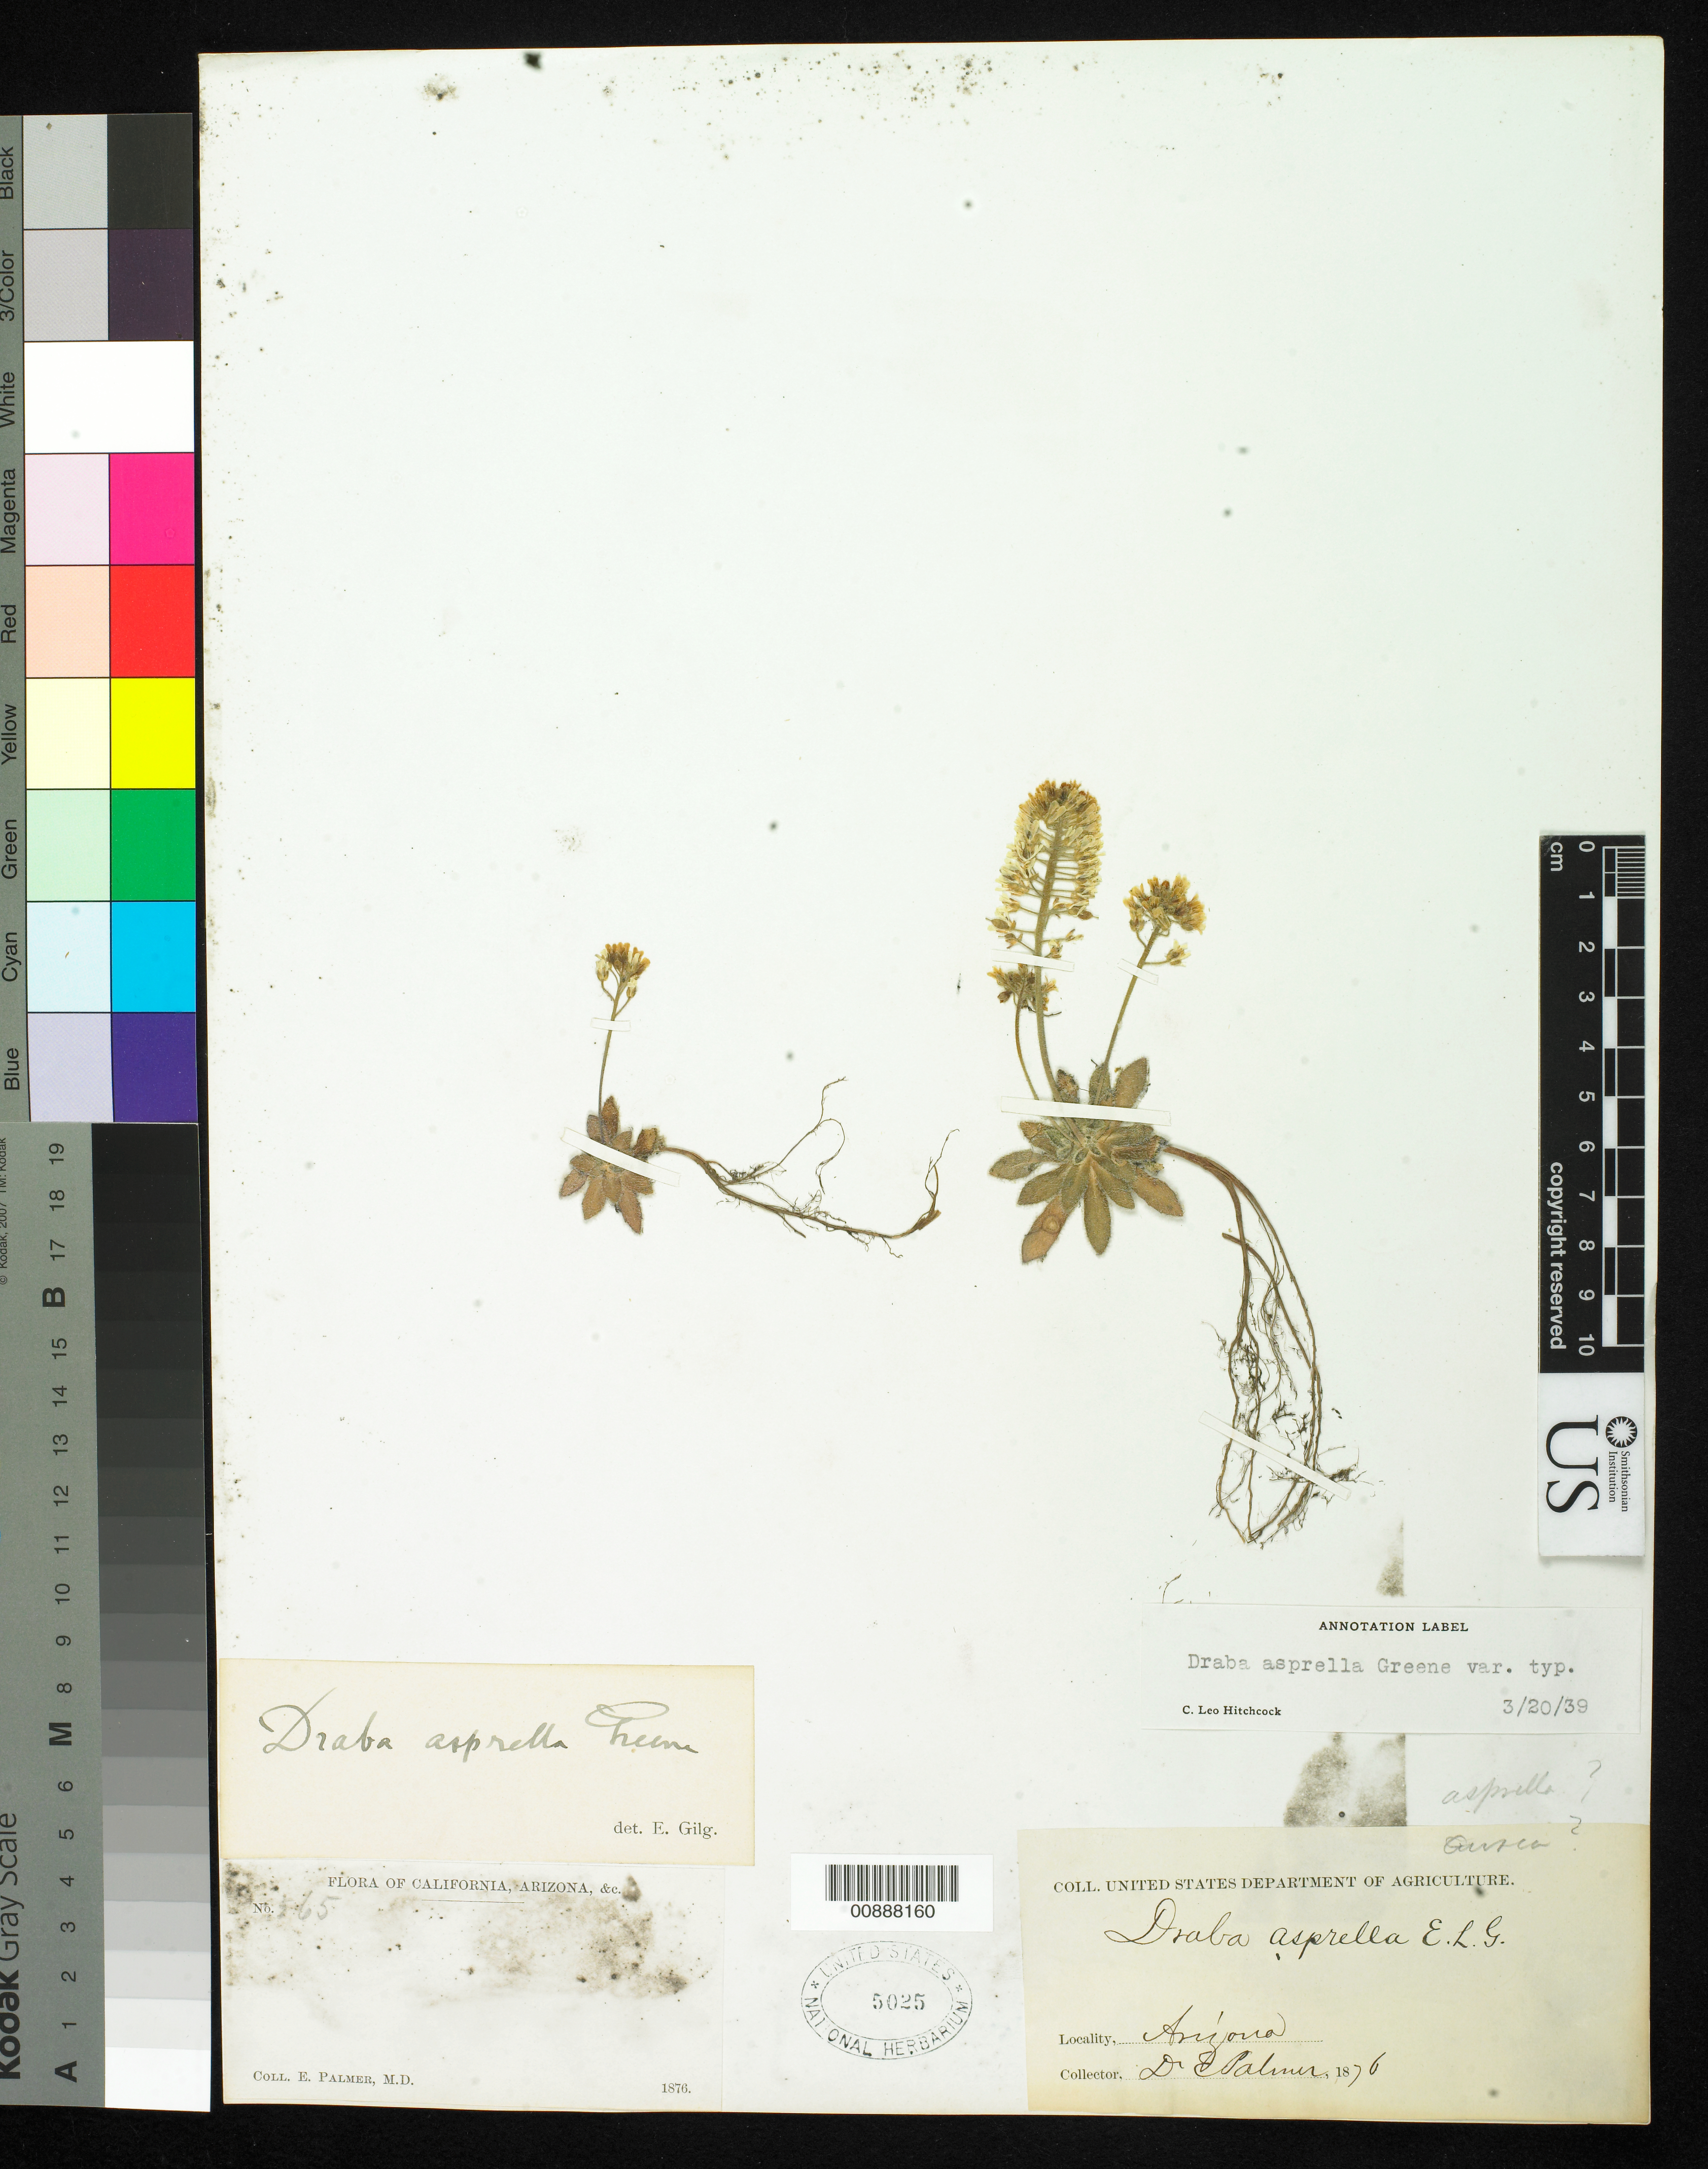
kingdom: Plantae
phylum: Tracheophyta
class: Magnoliopsida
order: Brassicales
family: Brassicaceae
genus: Draba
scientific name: Draba asprella var. asprella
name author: Greene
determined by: Hitchcock, Albert S.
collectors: E. Palmer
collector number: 565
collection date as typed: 1876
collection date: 1876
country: United States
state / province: Arizona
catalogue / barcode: US 5025